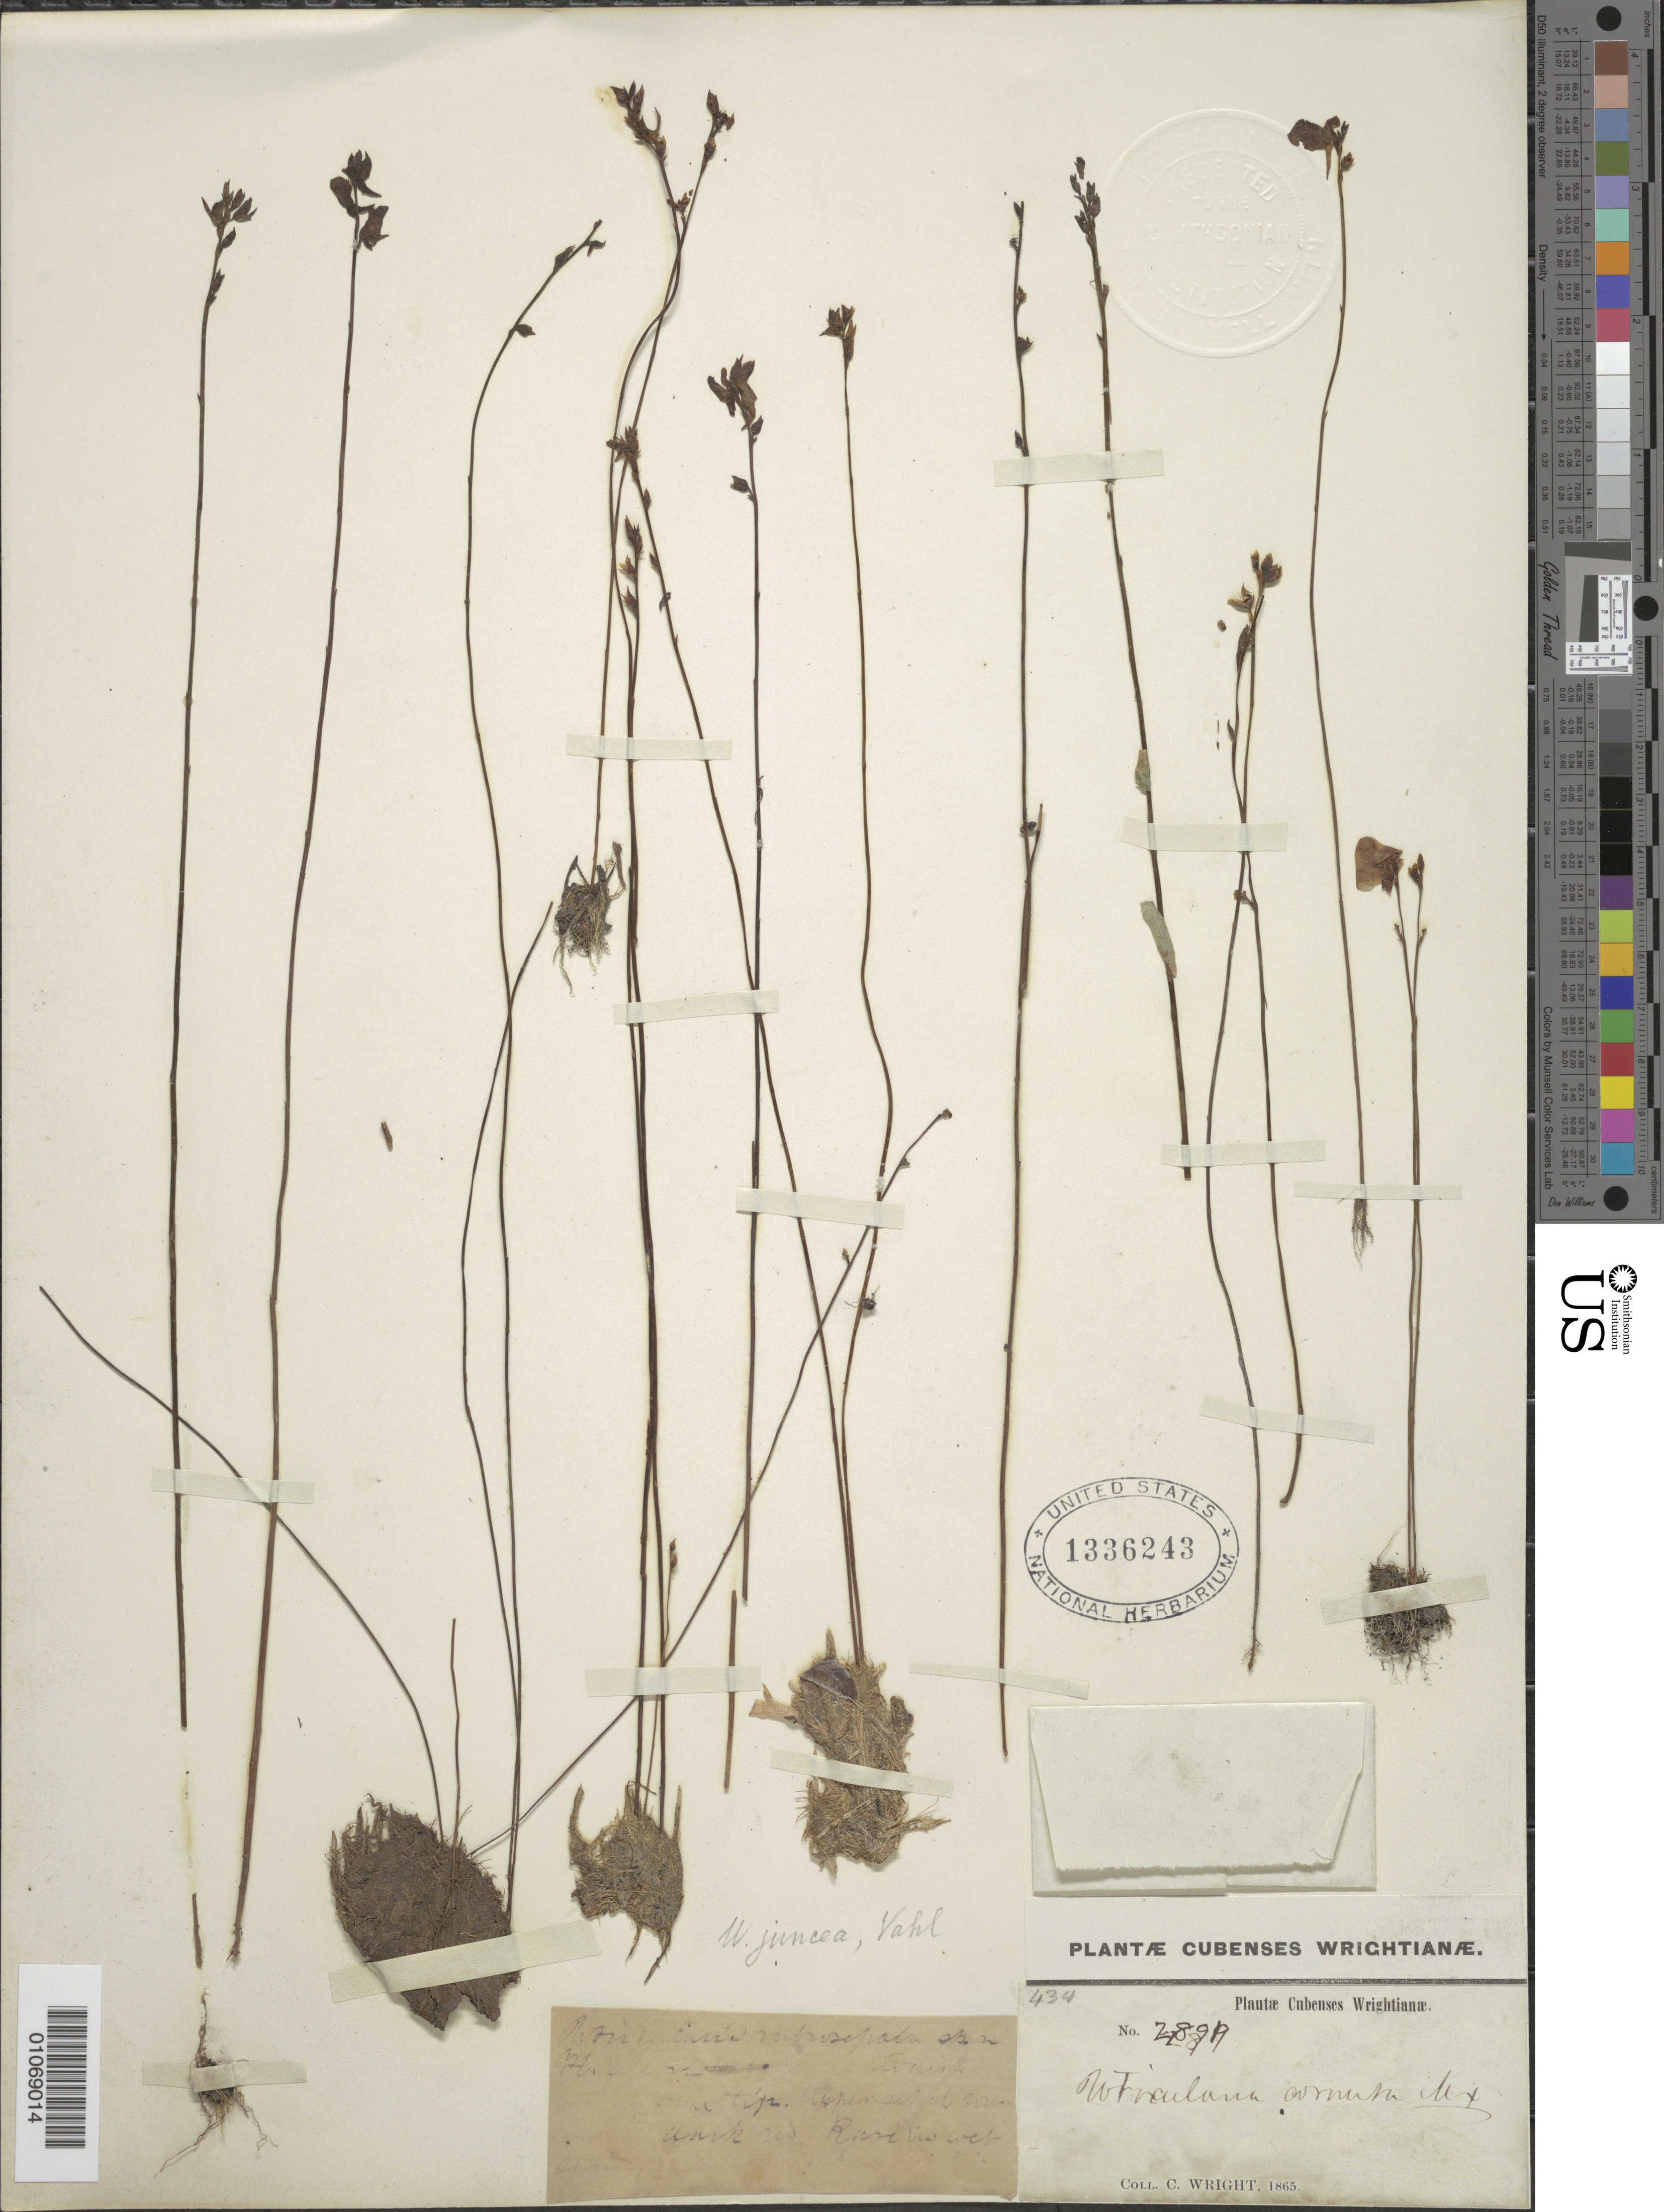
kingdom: Plantae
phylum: Tracheophyta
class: Magnoliopsida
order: Lamiales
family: Lentibulariaceae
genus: Utricularia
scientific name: Utricularia juncea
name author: Vahl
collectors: C. Wright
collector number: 2899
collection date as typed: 01 Jan 1865 to 31 Dec 1865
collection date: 1865-01-01/1865-12-31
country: Cuba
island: Cuba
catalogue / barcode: US 1336243